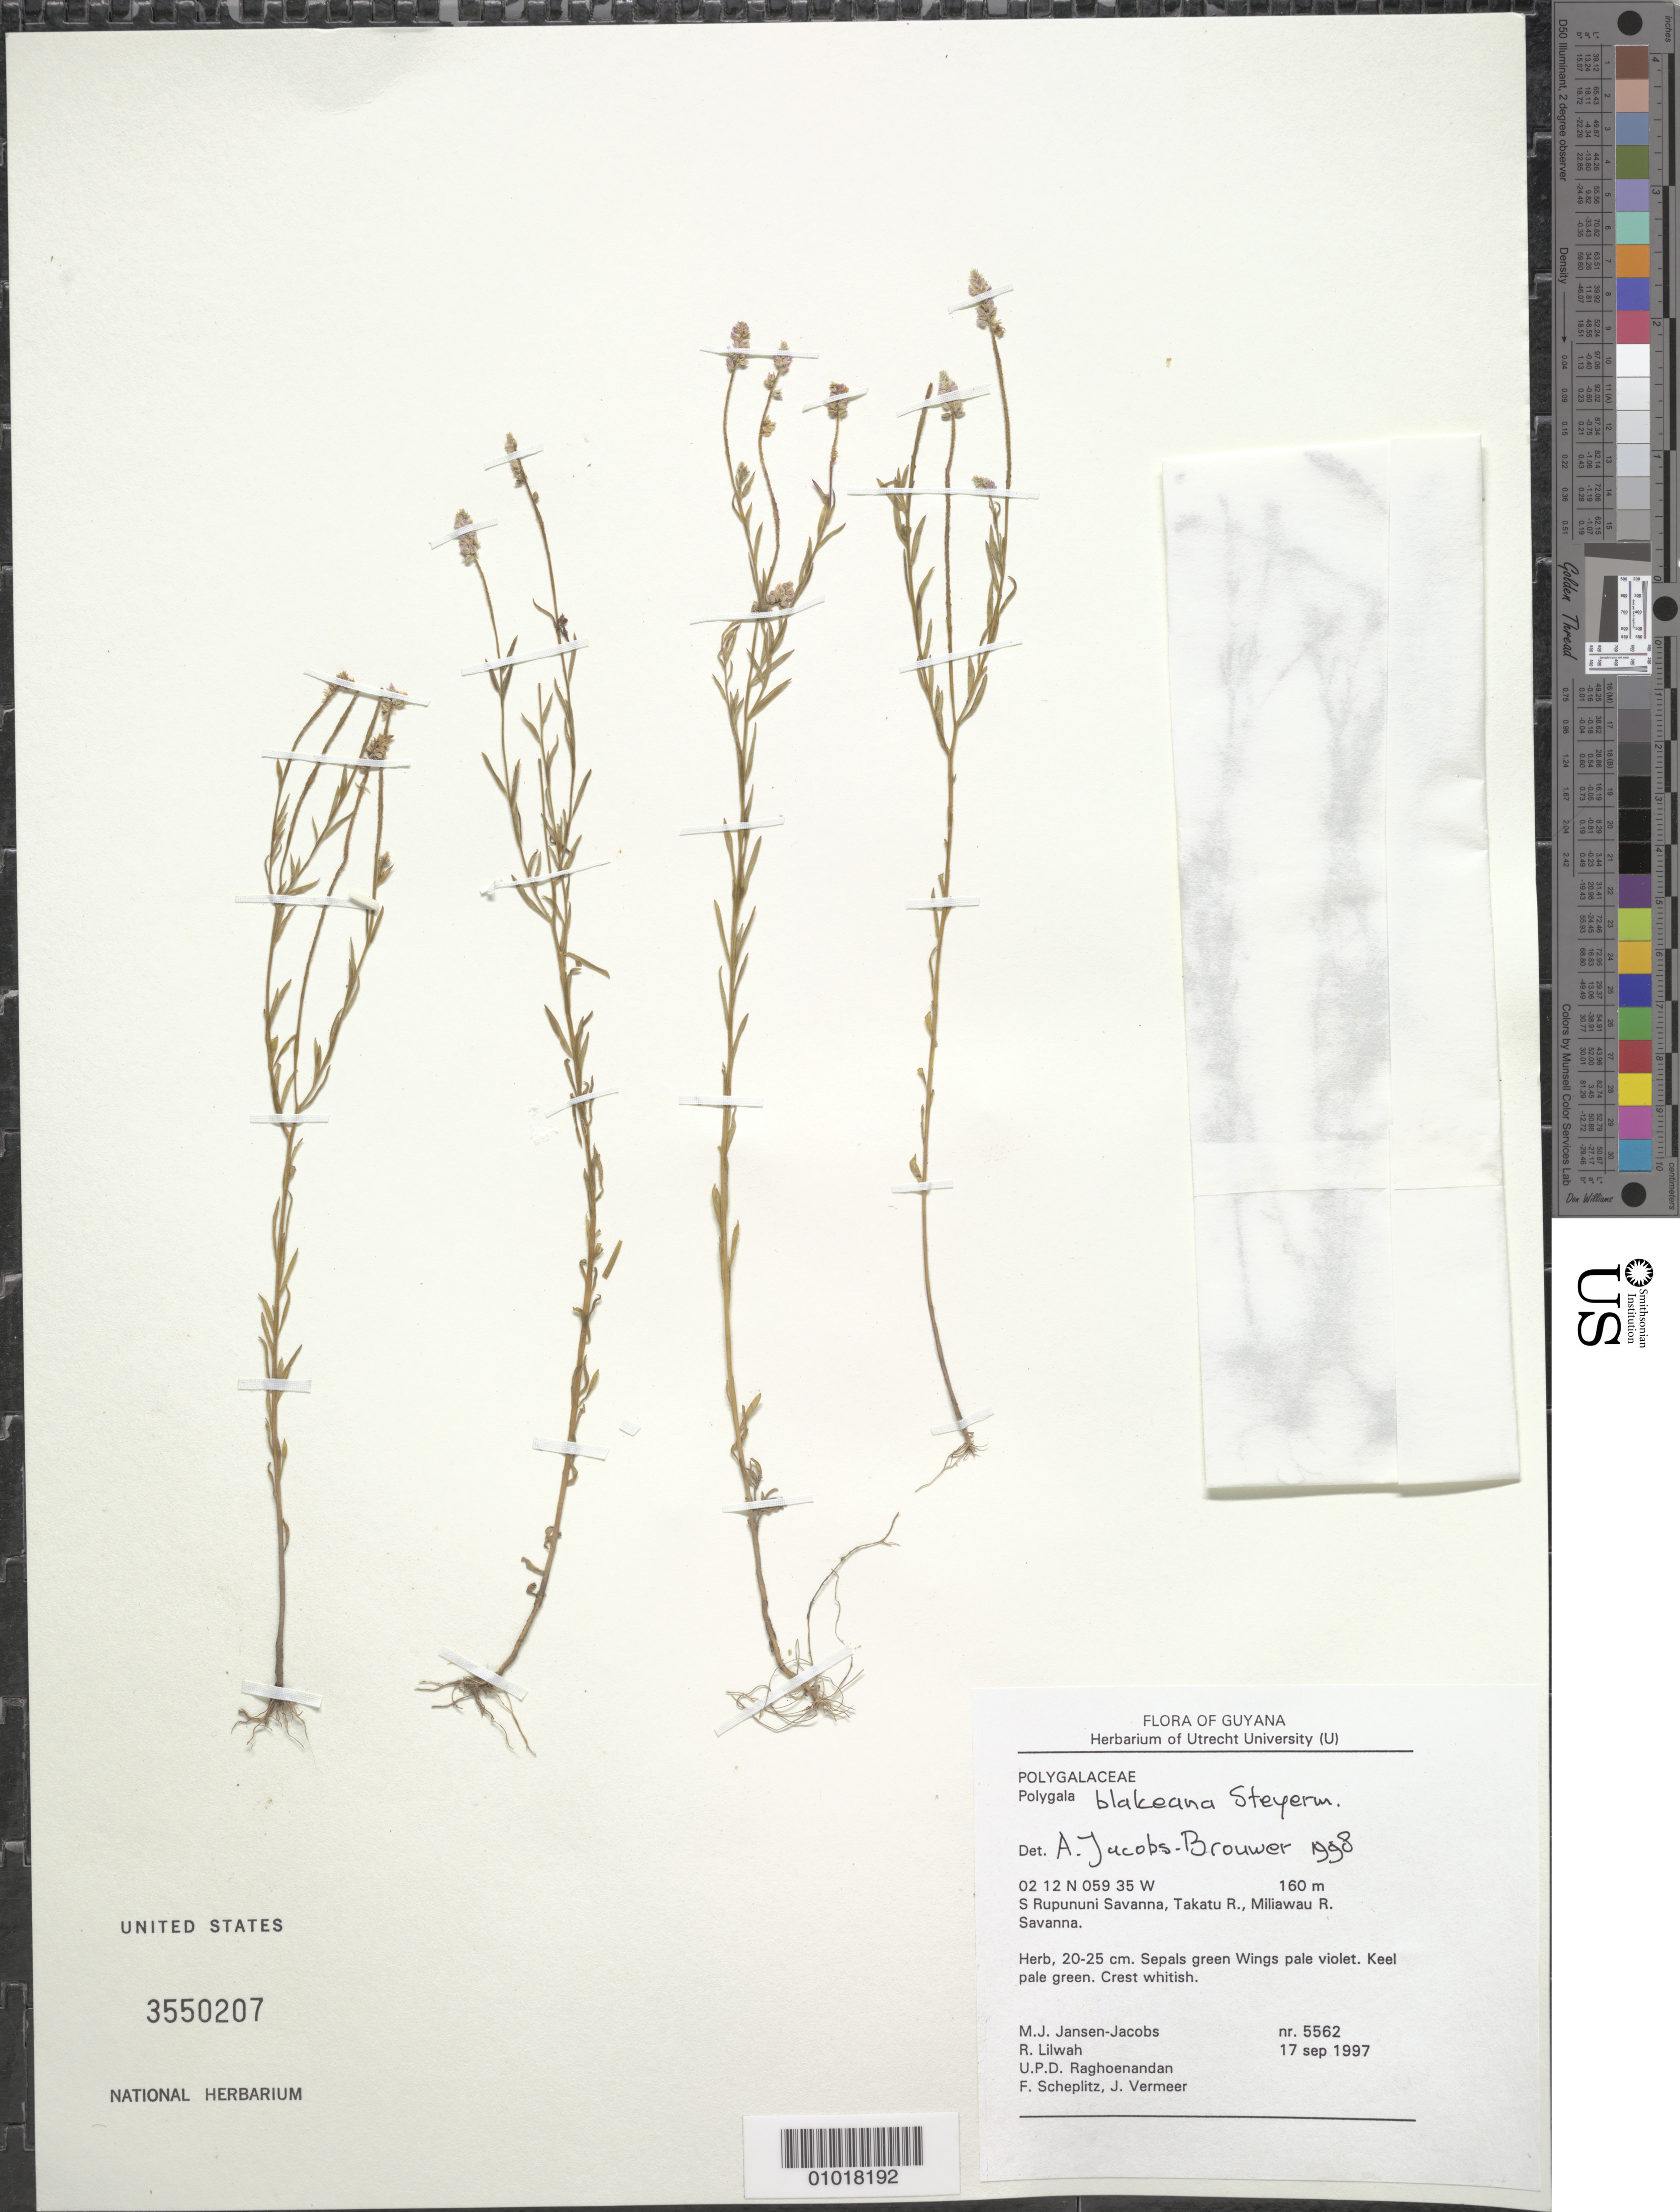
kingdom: Plantae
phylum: Tracheophyta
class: Magnoliopsida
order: Fabales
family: Polygalaceae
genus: Polygala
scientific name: Polygala blakeana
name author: Steyerm.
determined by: Jacobs-Brouwer, A.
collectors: M. J. Jansen-Jacobs, R. Lilwah, U. Raghoenandan, F. Scheplitz & J. Vermeer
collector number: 5562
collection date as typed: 17-Sep-97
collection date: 1997-09-17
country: Guyana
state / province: U. Takutu-U. Essequibo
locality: S. Rupununi savanna, Takutu and Miliawau Rivers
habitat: Savanna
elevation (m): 160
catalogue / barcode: US 3550207